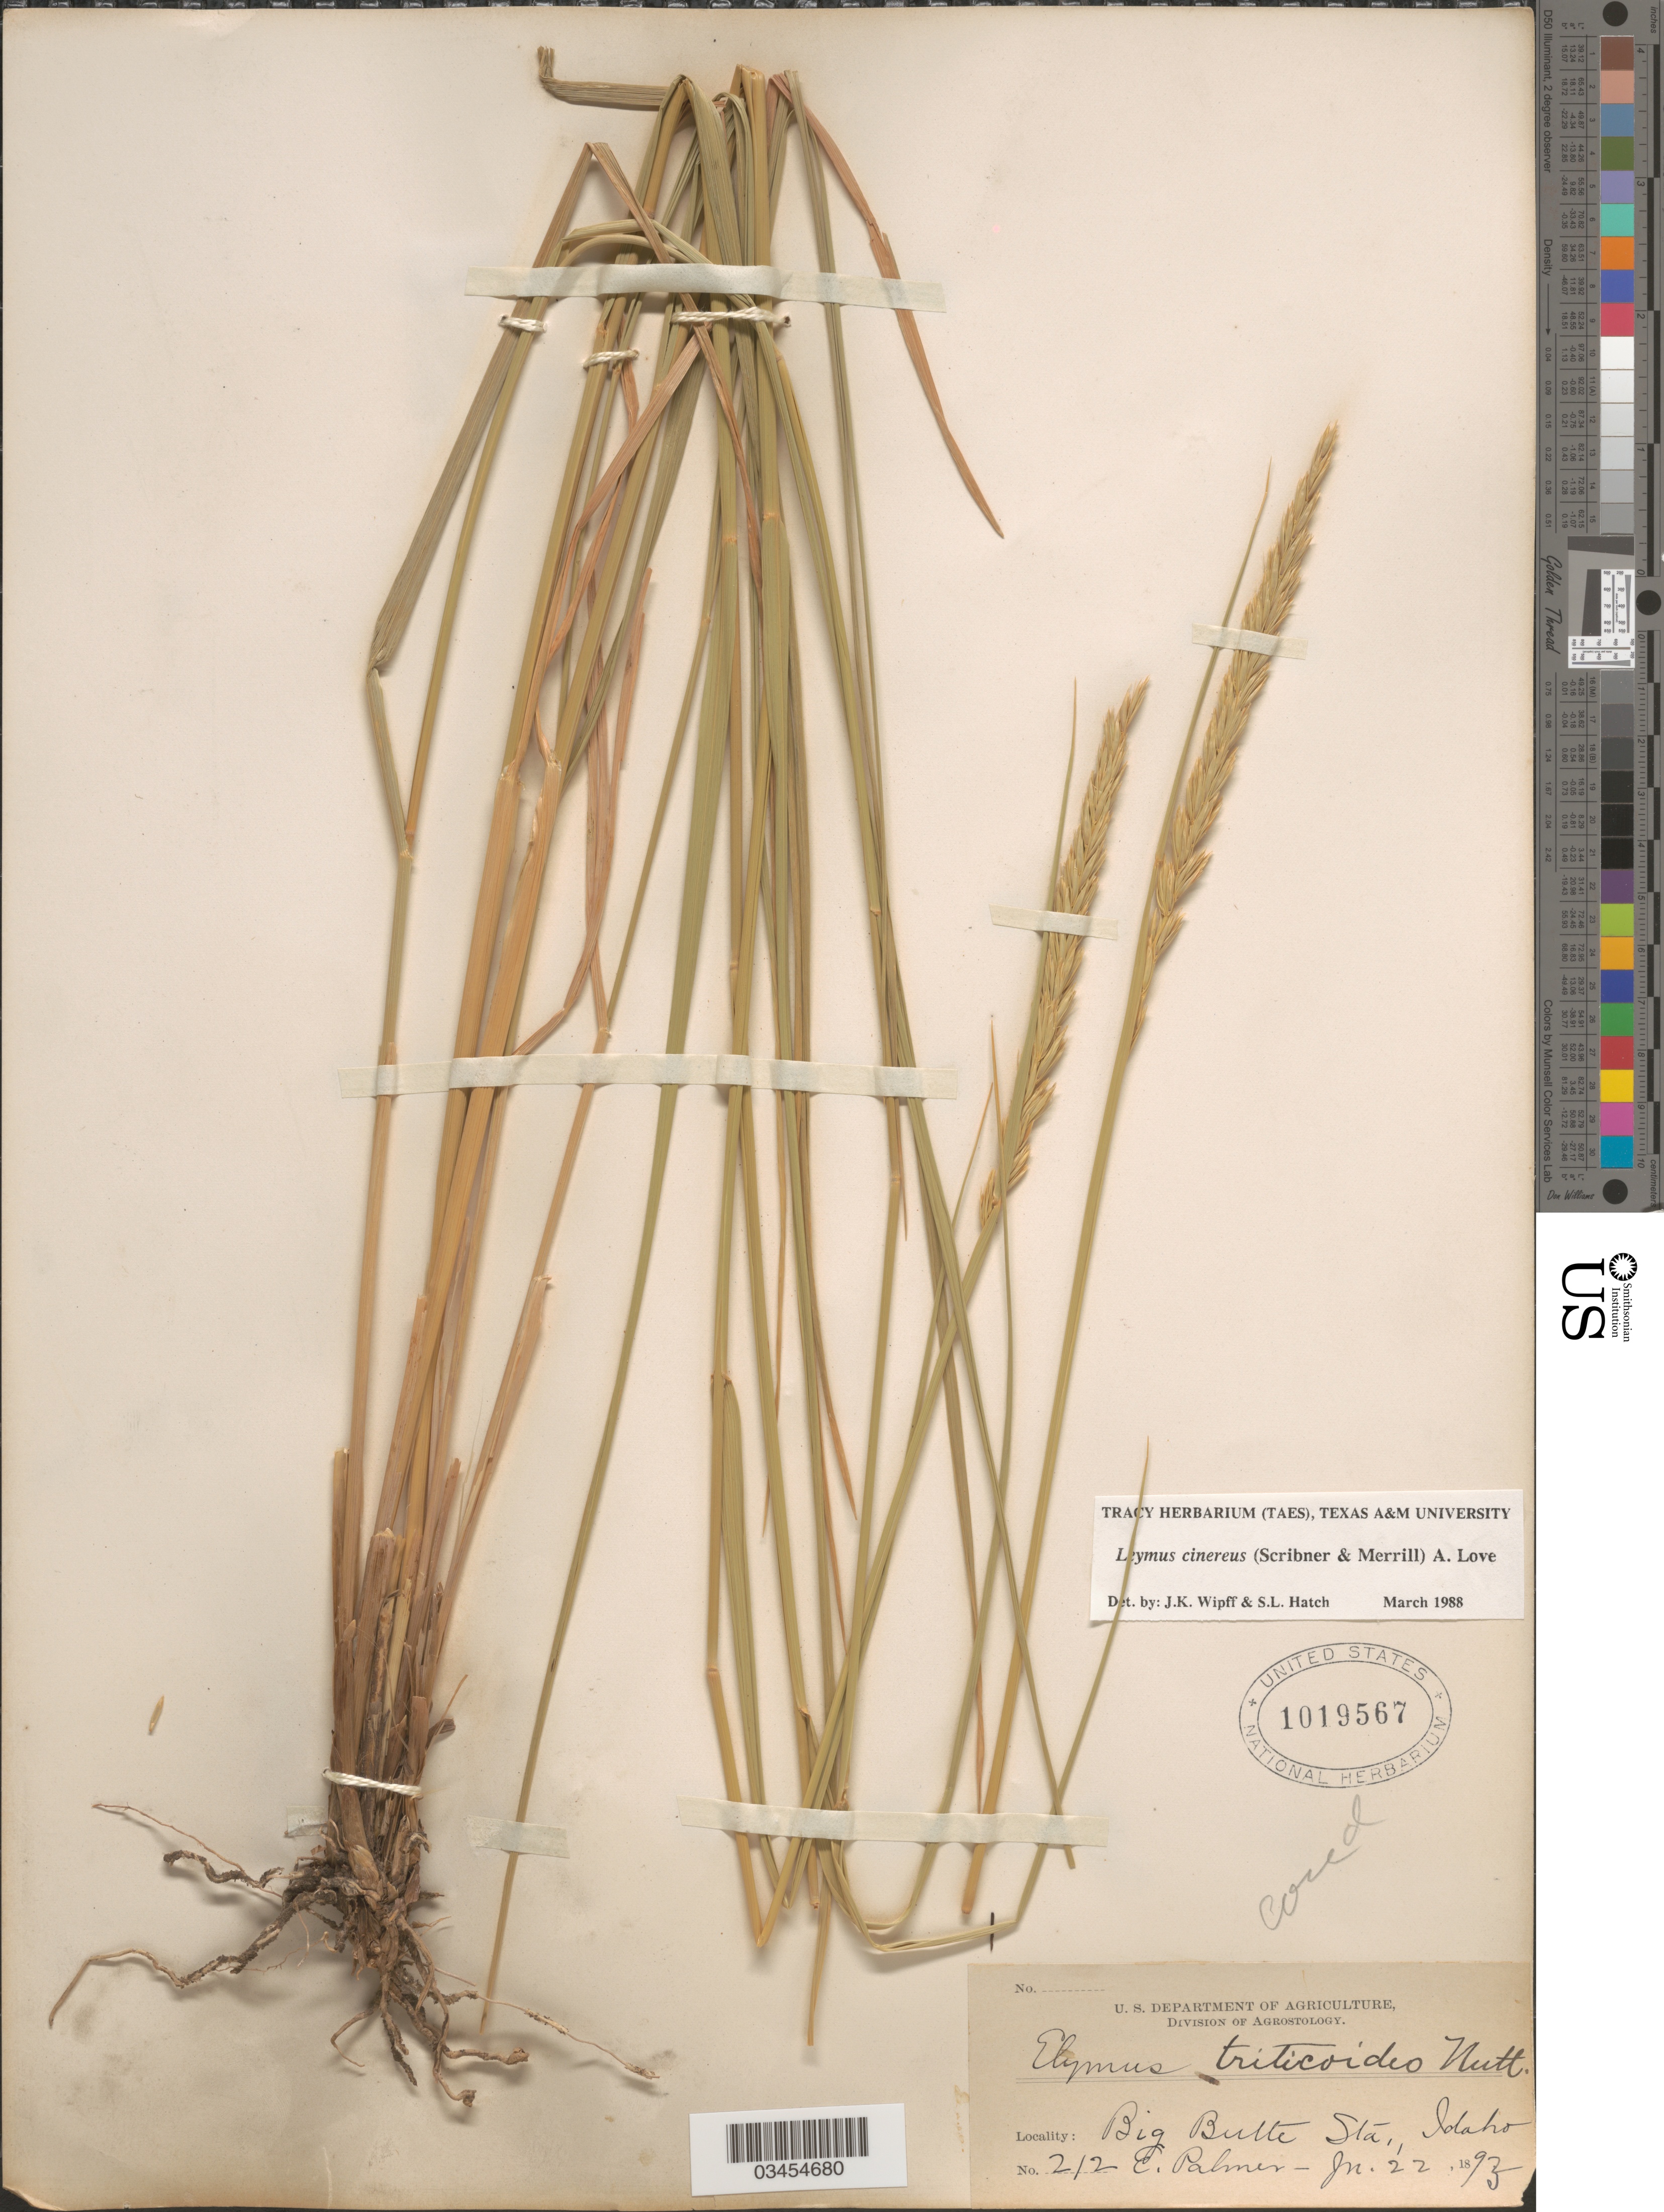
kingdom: Plantae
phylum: Tracheophyta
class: Liliopsida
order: Poales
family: Poaceae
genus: Leymus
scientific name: Leymus cinereus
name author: (Scribn. & Merr.) Á. Löve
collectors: E. Palmer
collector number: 212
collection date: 1893-06-22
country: United States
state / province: Idaho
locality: Big Butte Sta.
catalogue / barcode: US 1019567